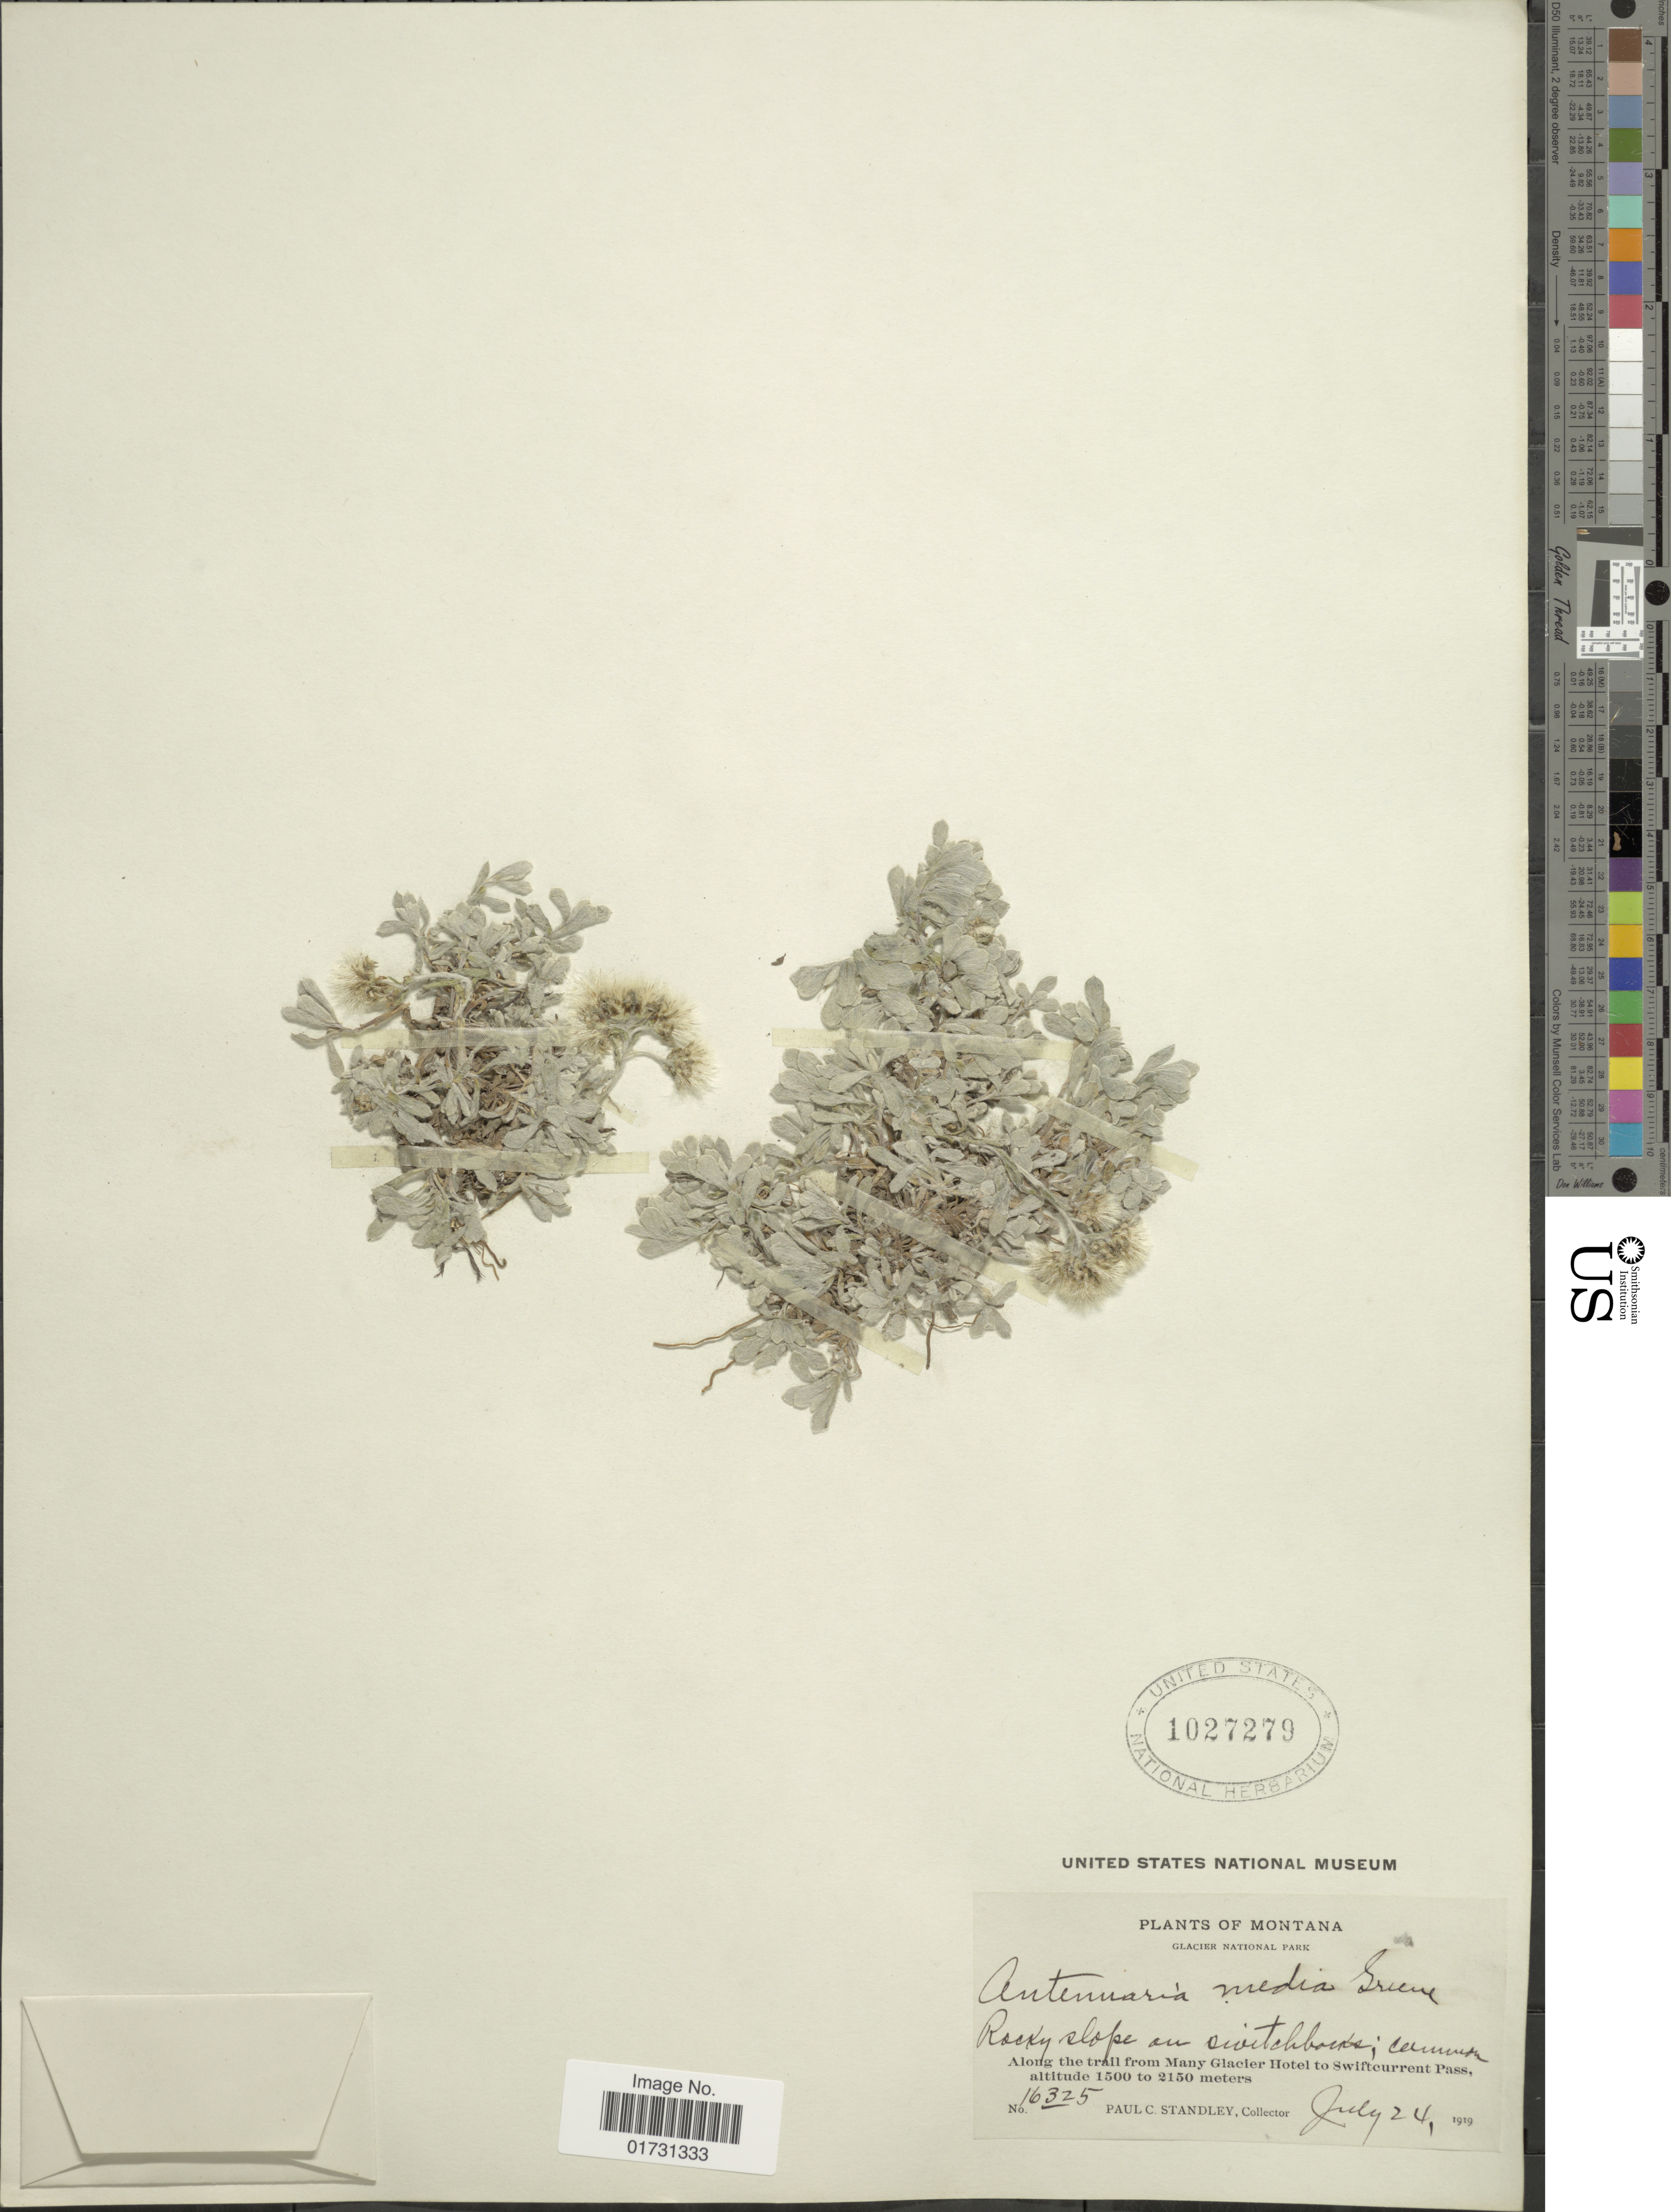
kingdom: Plantae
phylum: Tracheophyta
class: Magnoliopsida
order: Asterales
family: Asteraceae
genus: Antennaria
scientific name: Antennaria media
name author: Greene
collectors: P. C. Standley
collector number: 16325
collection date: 1919-07-24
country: United States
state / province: Montana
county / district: Glacier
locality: Glacier National Park, along the trail from Many Glacier Hotel to Swiftcurrent Pass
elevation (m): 1500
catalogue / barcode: US 1027279